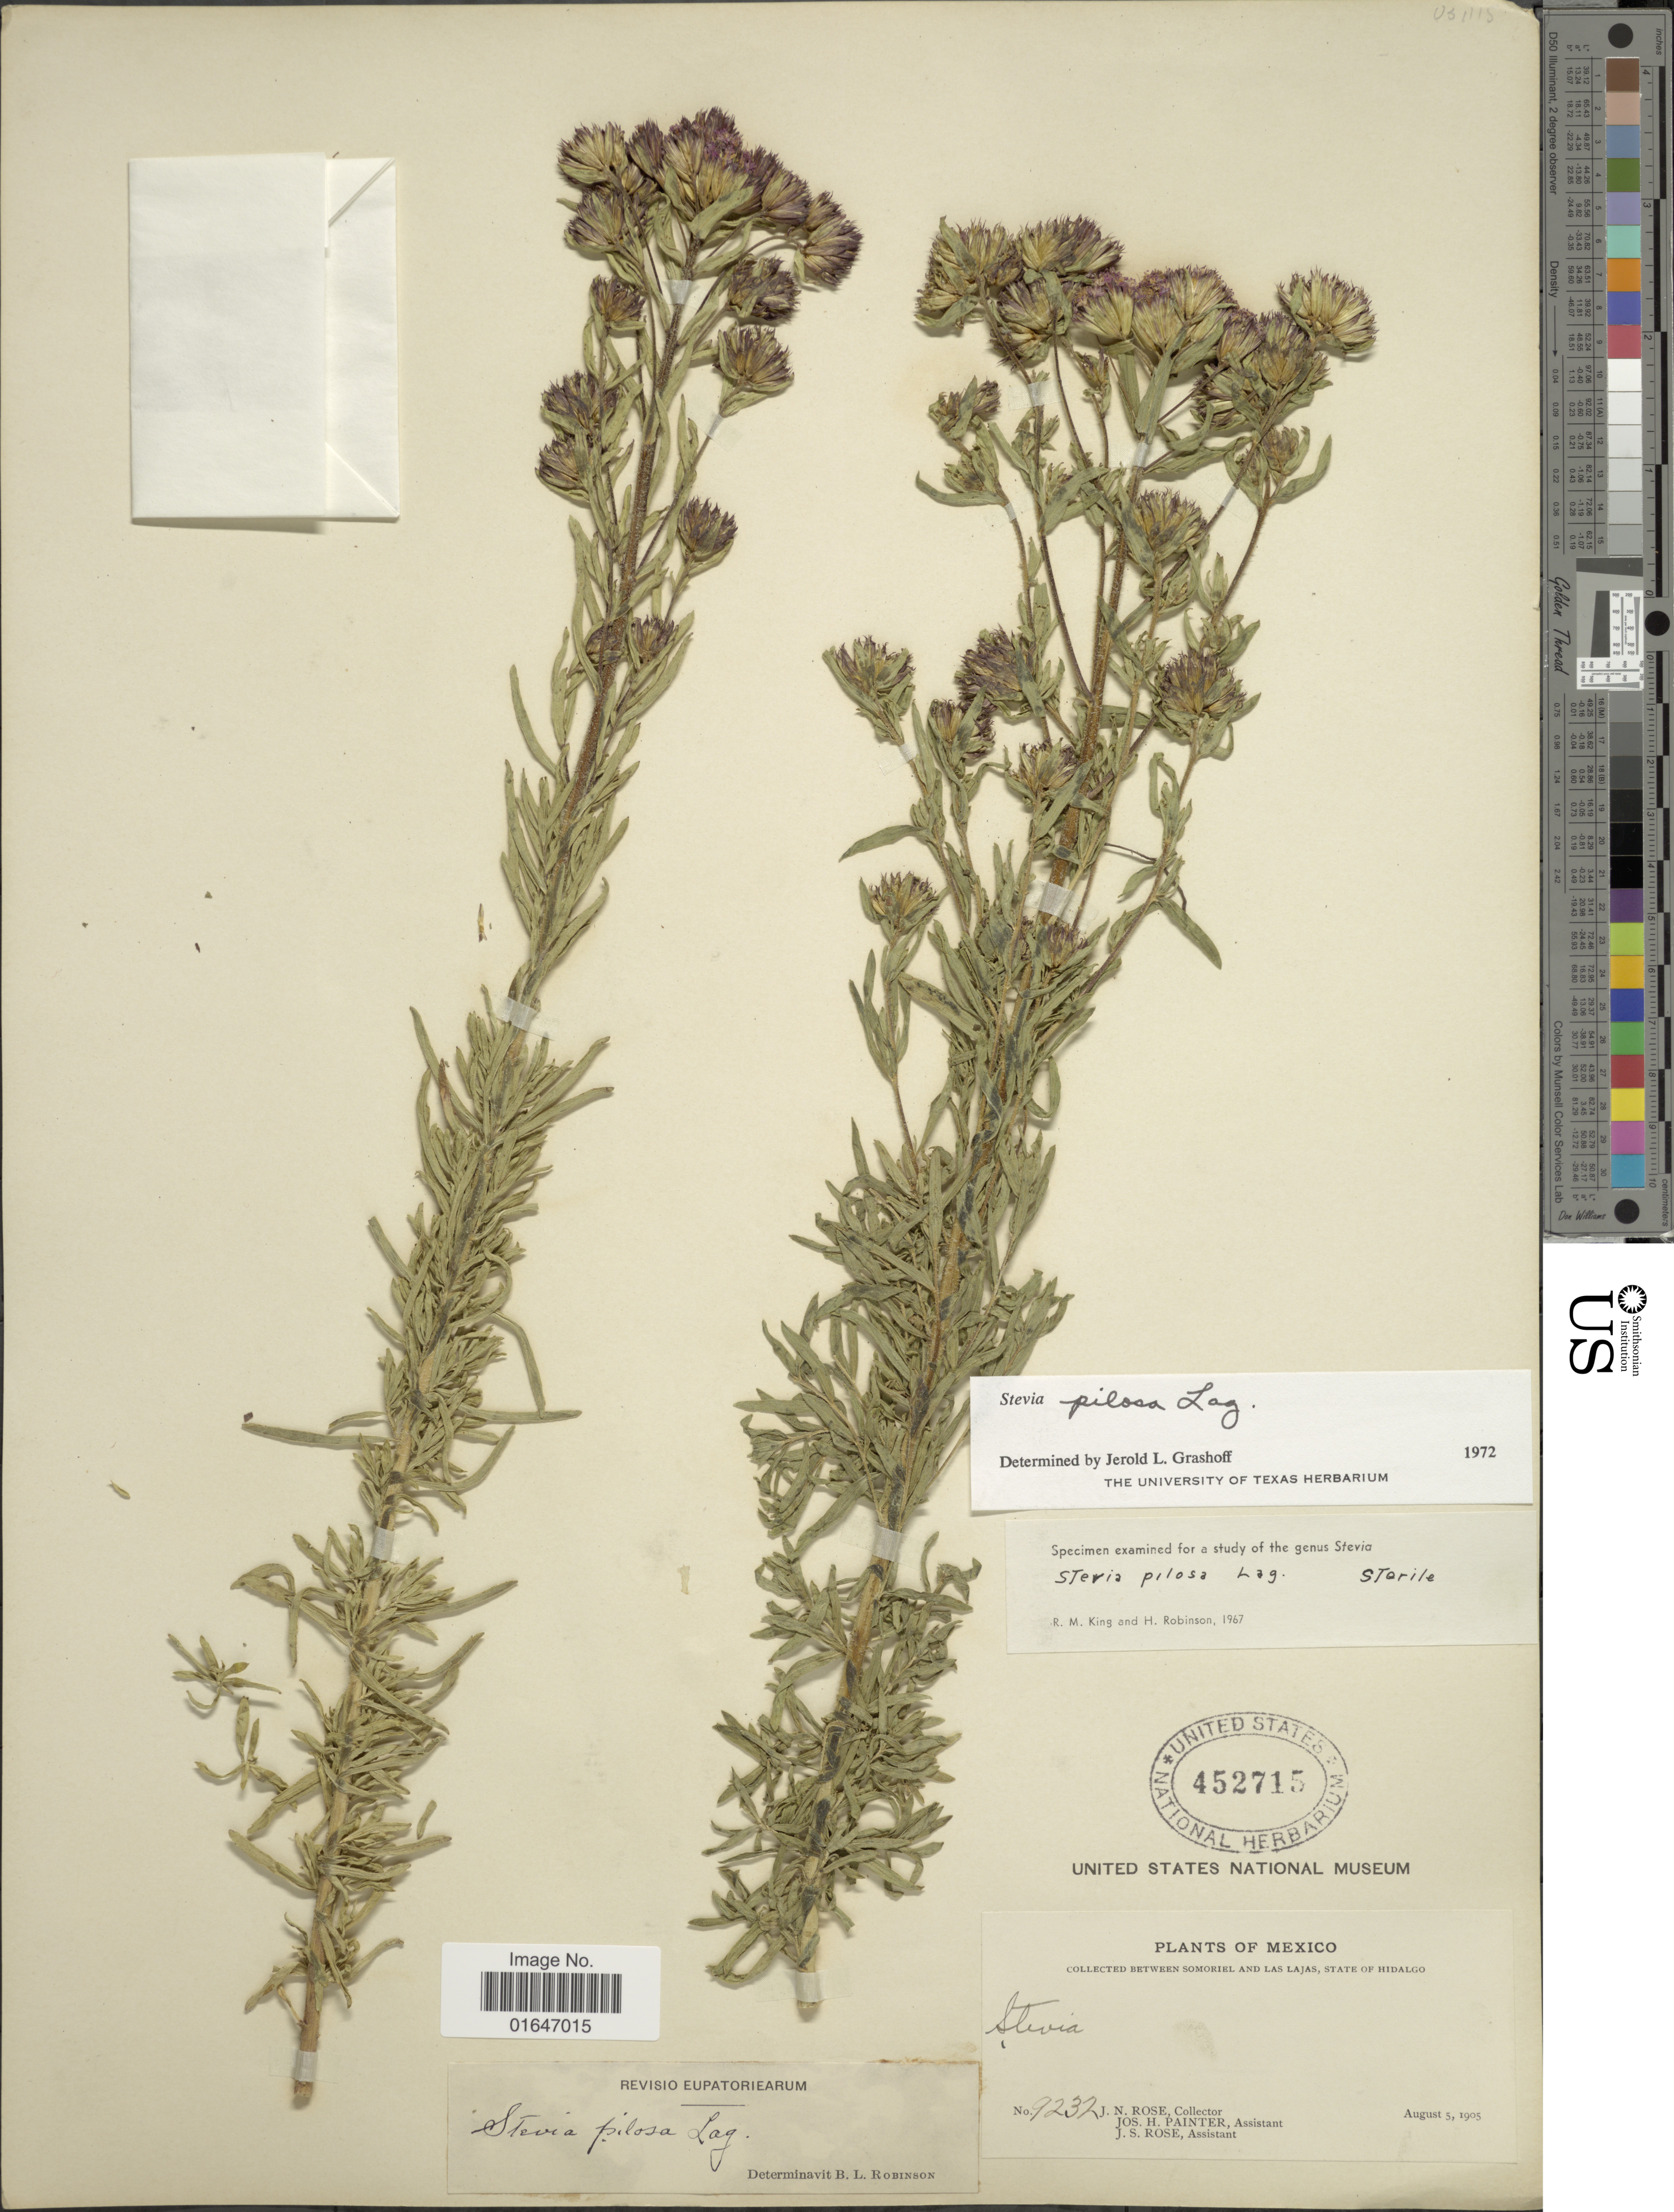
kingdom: Plantae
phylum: Tracheophyta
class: Magnoliopsida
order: Asterales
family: Asteraceae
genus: Stevia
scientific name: Stevia pilosa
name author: Lag.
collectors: J. N. Rose, J. H. Painter & J. S. Rose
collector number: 9232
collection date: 1905-08-05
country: Mexico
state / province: Hidalgo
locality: Between Somoriel and Las Lajas.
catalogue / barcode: US 452715